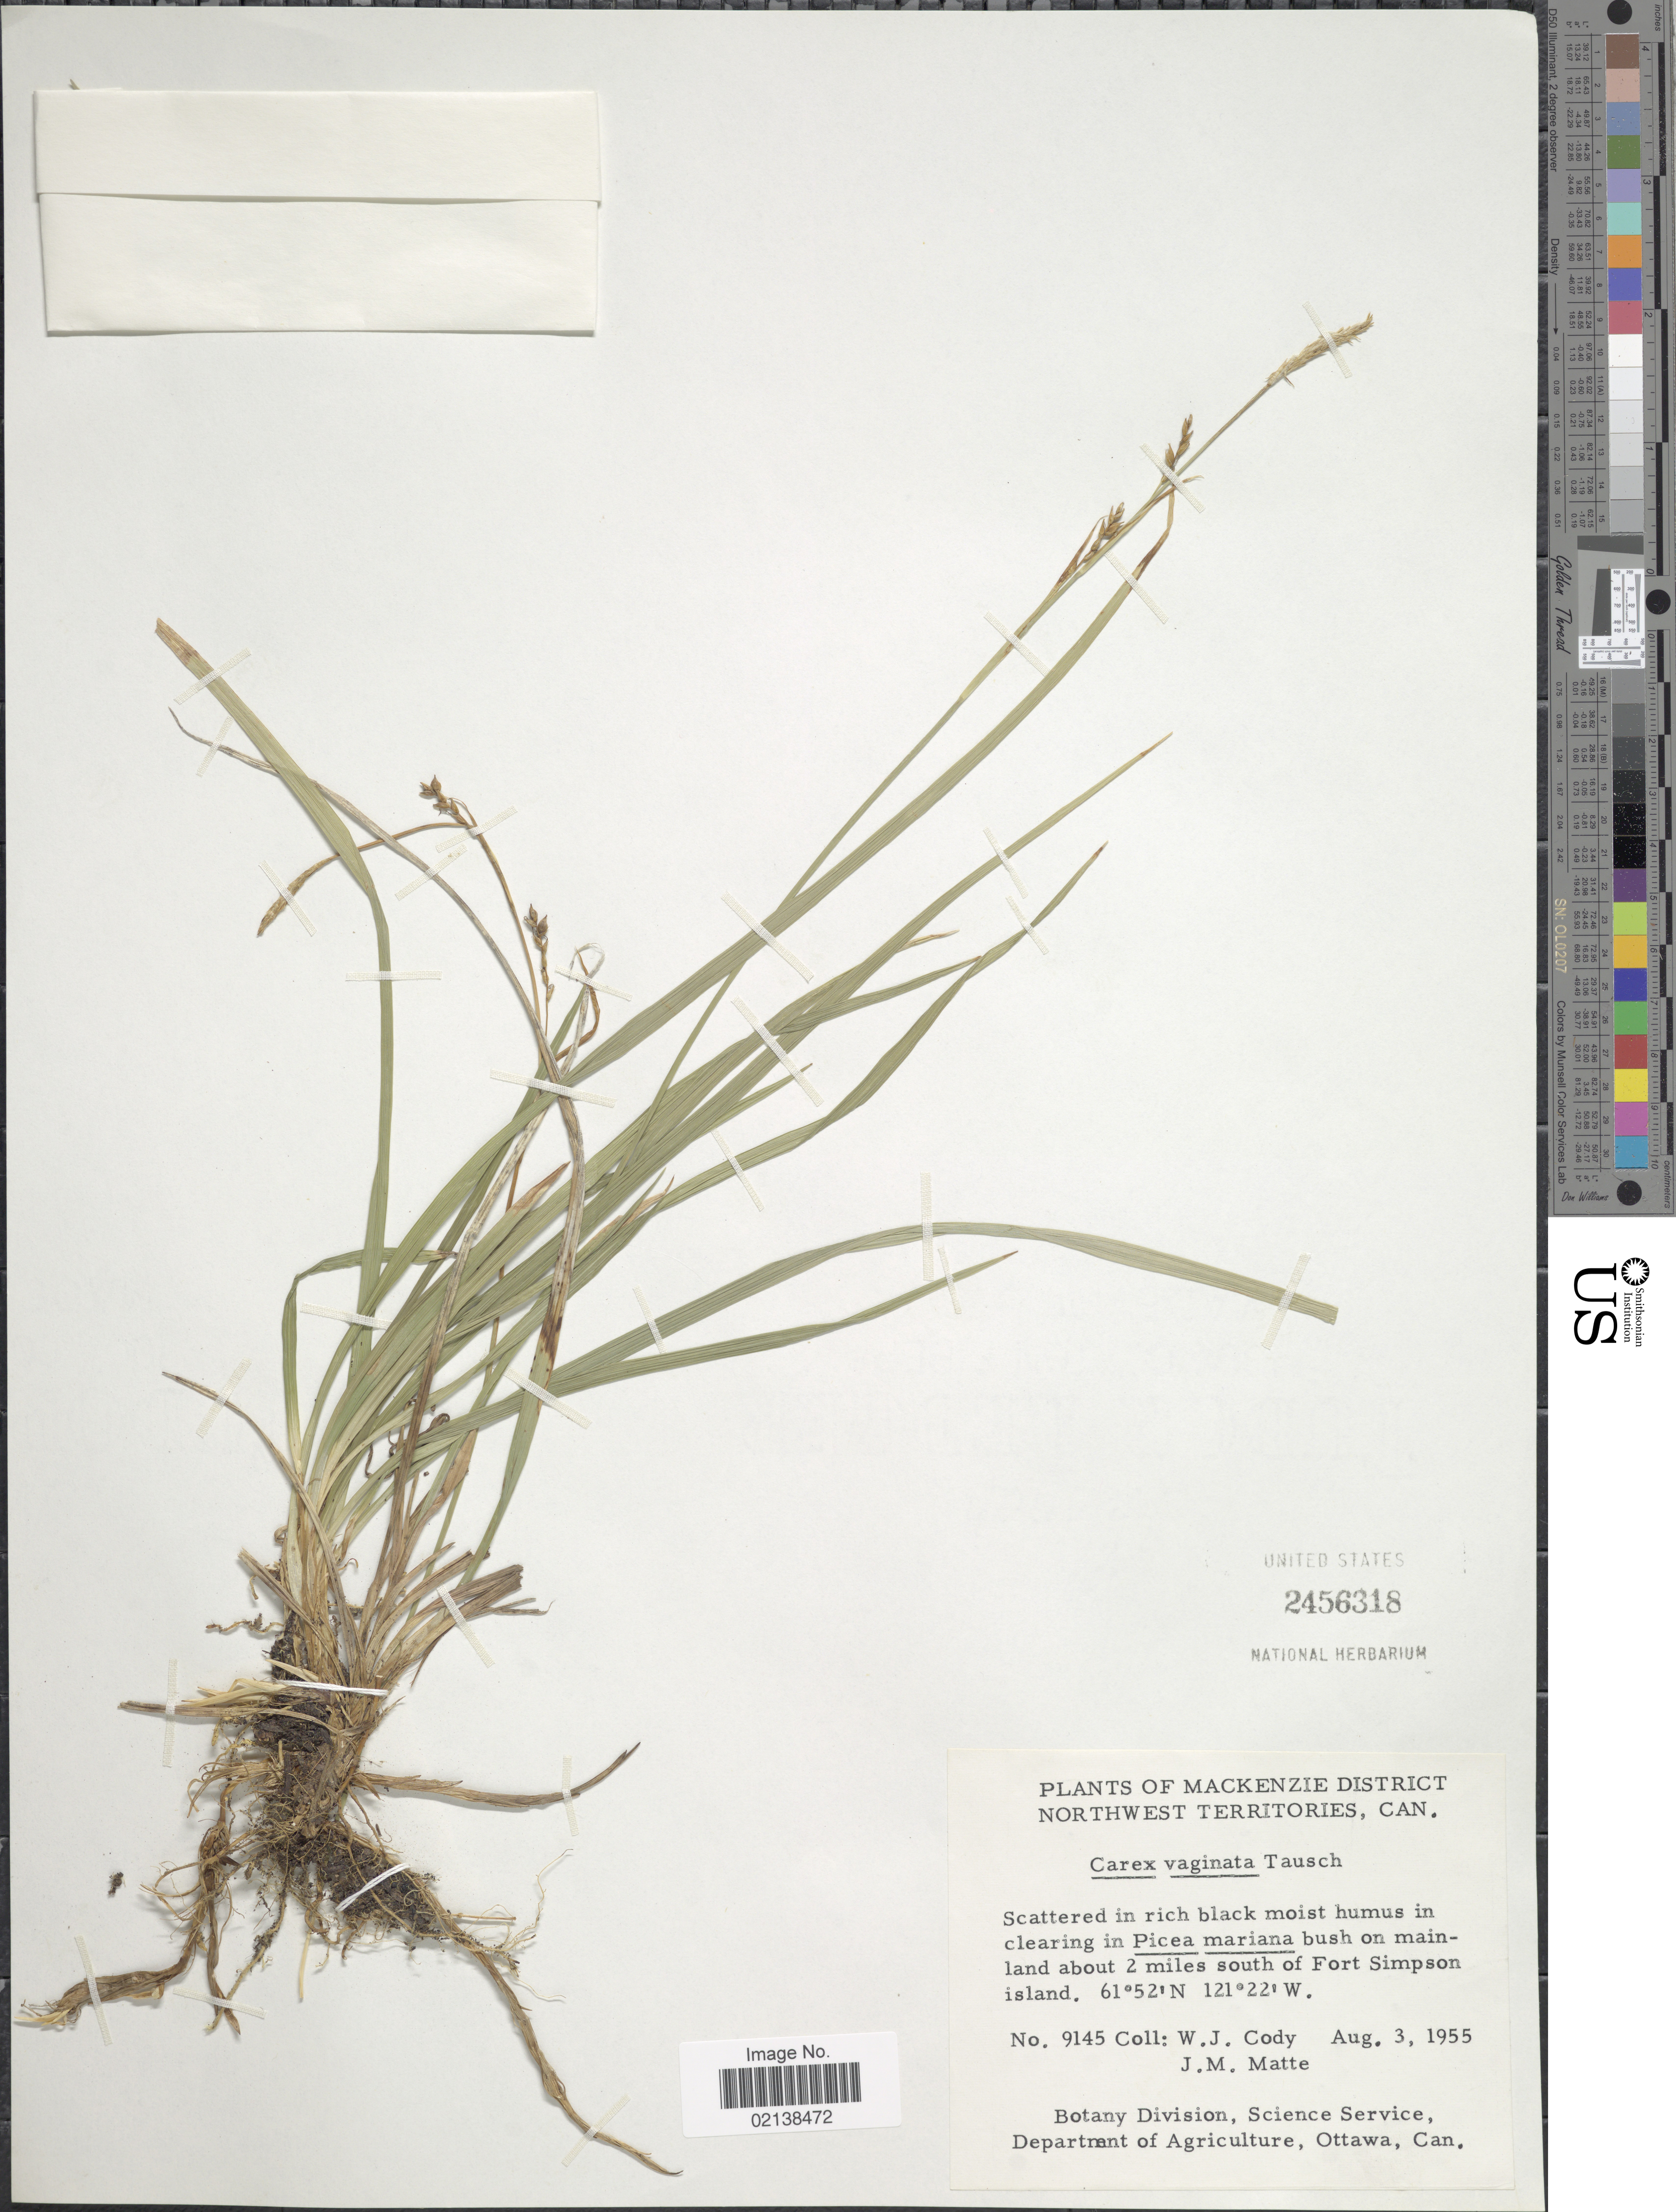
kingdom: Plantae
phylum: Tracheophyta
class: Liliopsida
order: Poales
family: Cyperaceae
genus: Carex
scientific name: Carex vaginata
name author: Tausch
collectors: W. Cody & J. Matte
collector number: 9145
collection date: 1955-08-03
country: Canada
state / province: Northwest Territories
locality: Mackenzie District, on mailand about 2 miles south of Fort Simpson island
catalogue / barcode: US 2456318